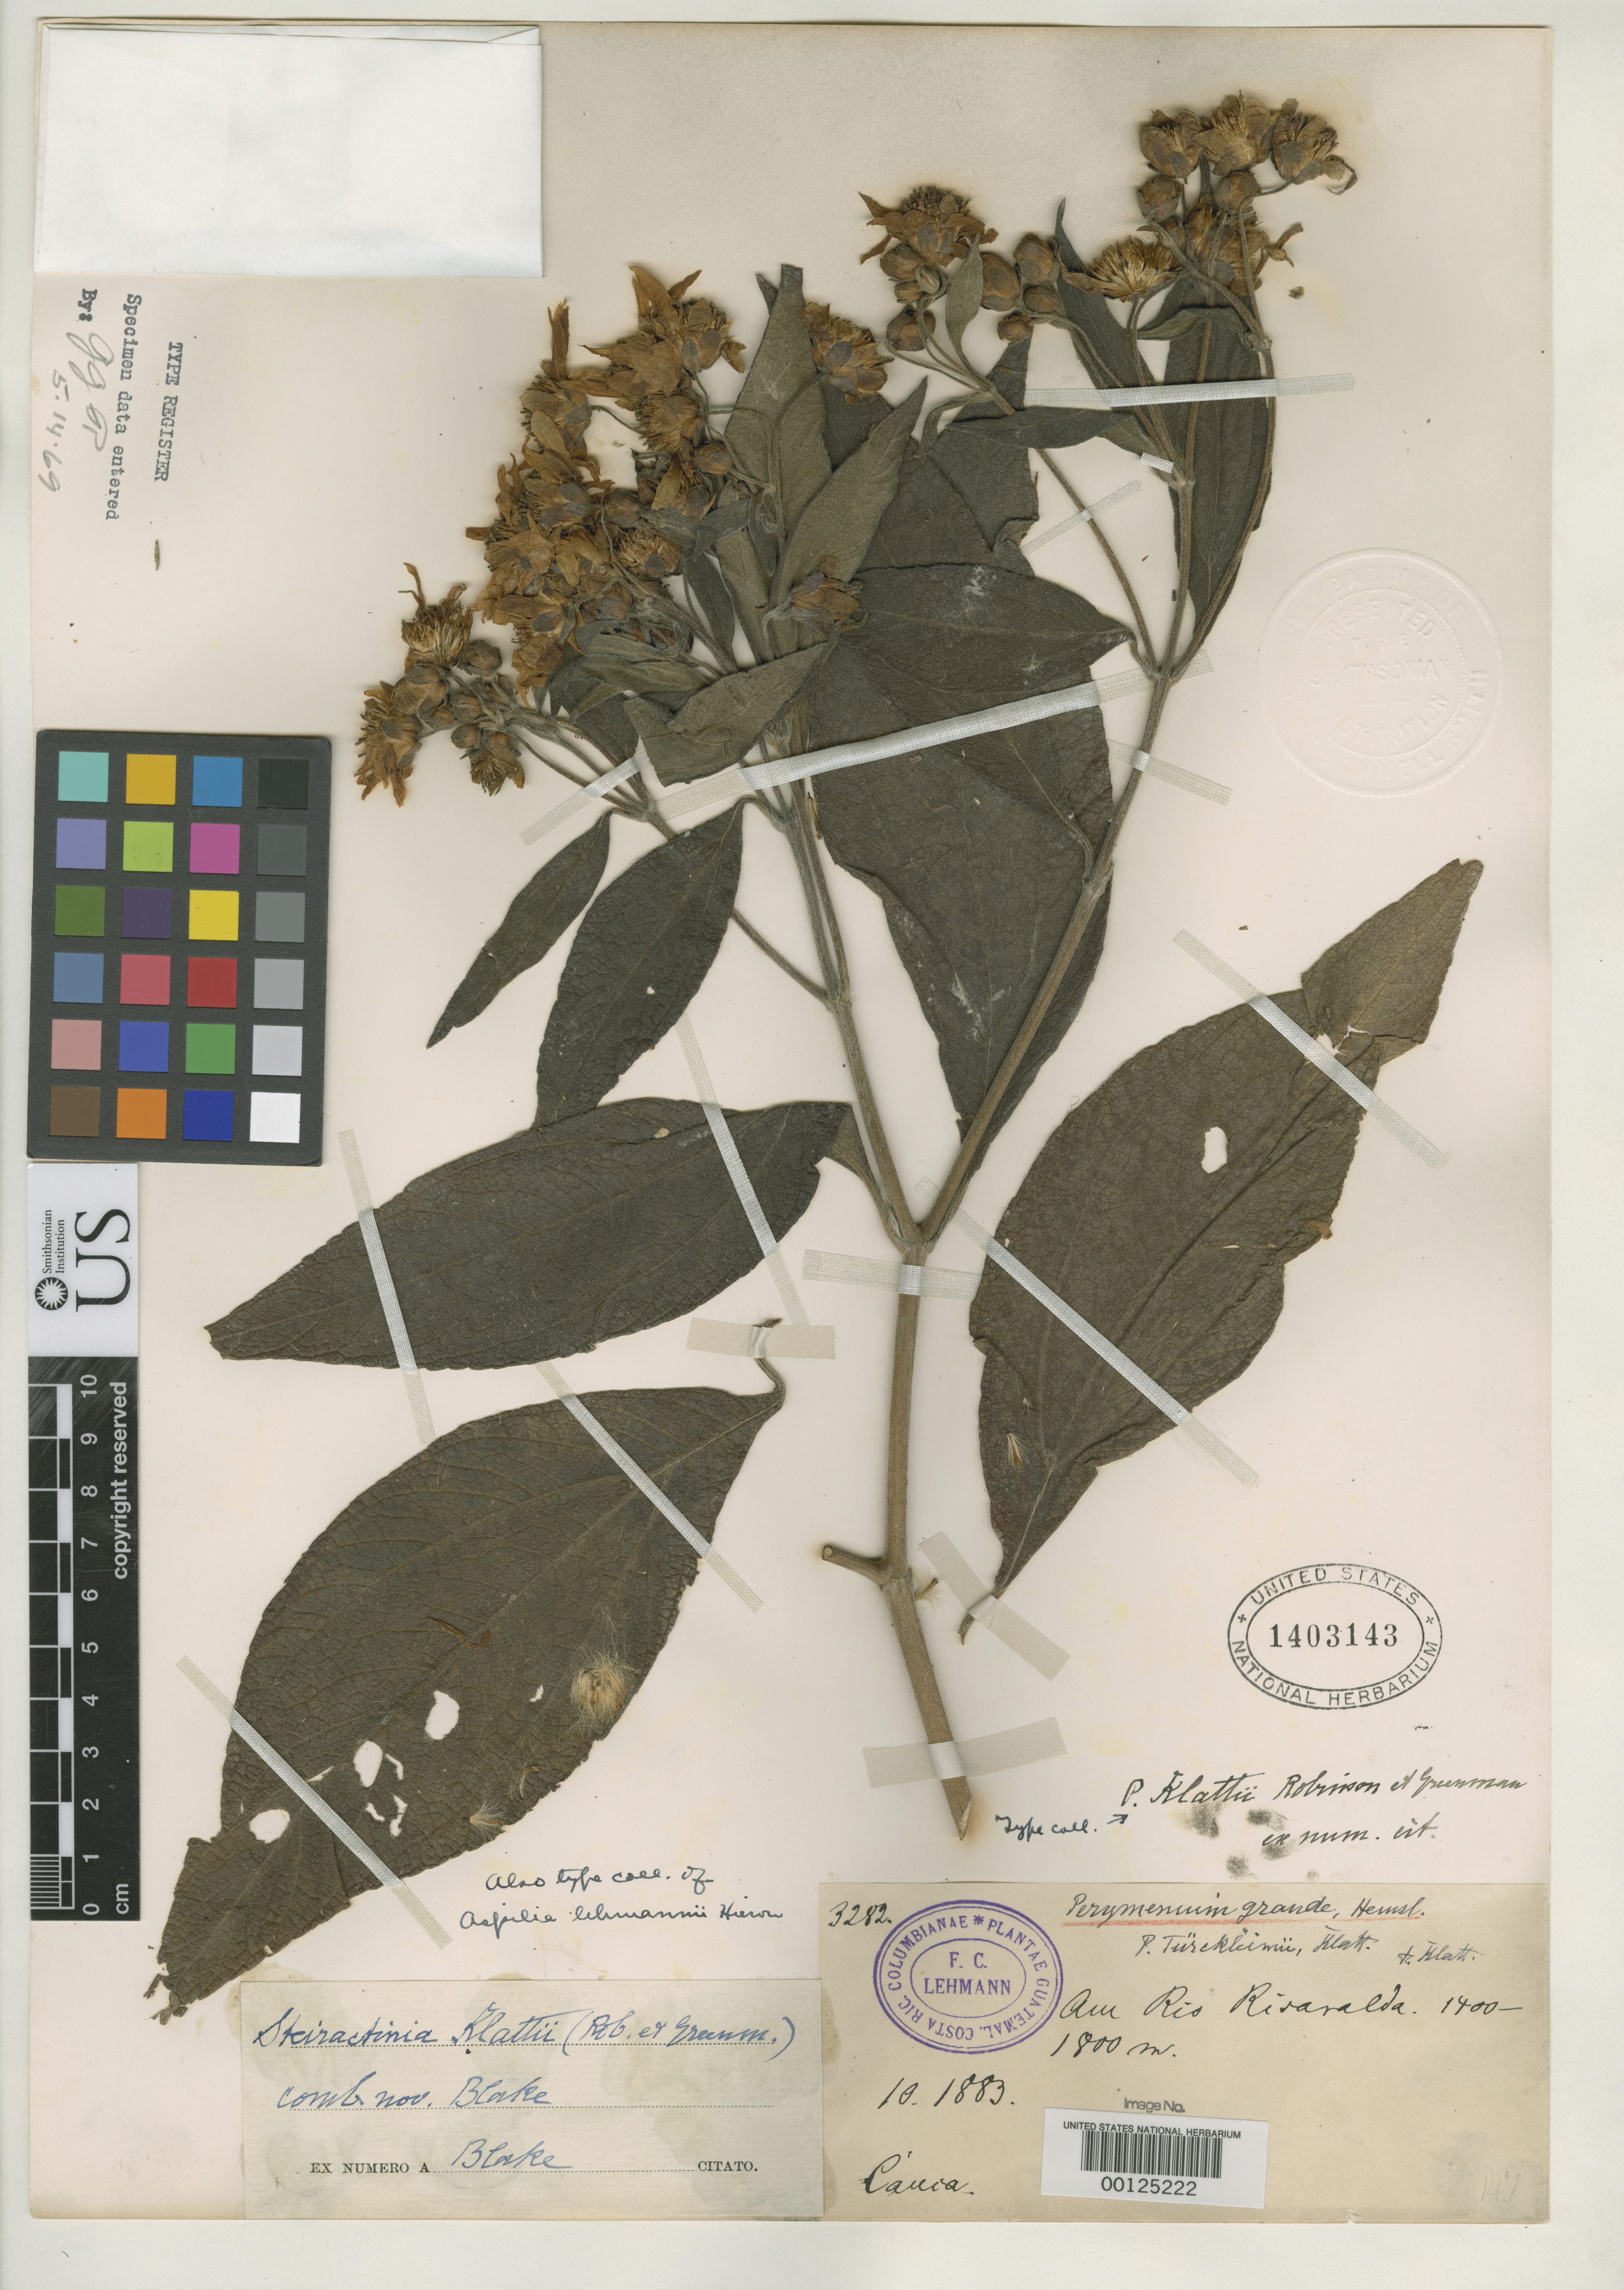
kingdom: Plantae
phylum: Tracheophyta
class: Magnoliopsida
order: Asterales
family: Asteraceae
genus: Perymenium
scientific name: Perymenium klattii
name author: B.L. Rob. & Greenm.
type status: Isotype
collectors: F. C. Lehmann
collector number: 3282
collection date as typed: Oct 1883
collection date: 1883-10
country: Colombia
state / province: Cauca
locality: Rio Risasalda.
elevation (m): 1400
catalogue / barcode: US 1403143